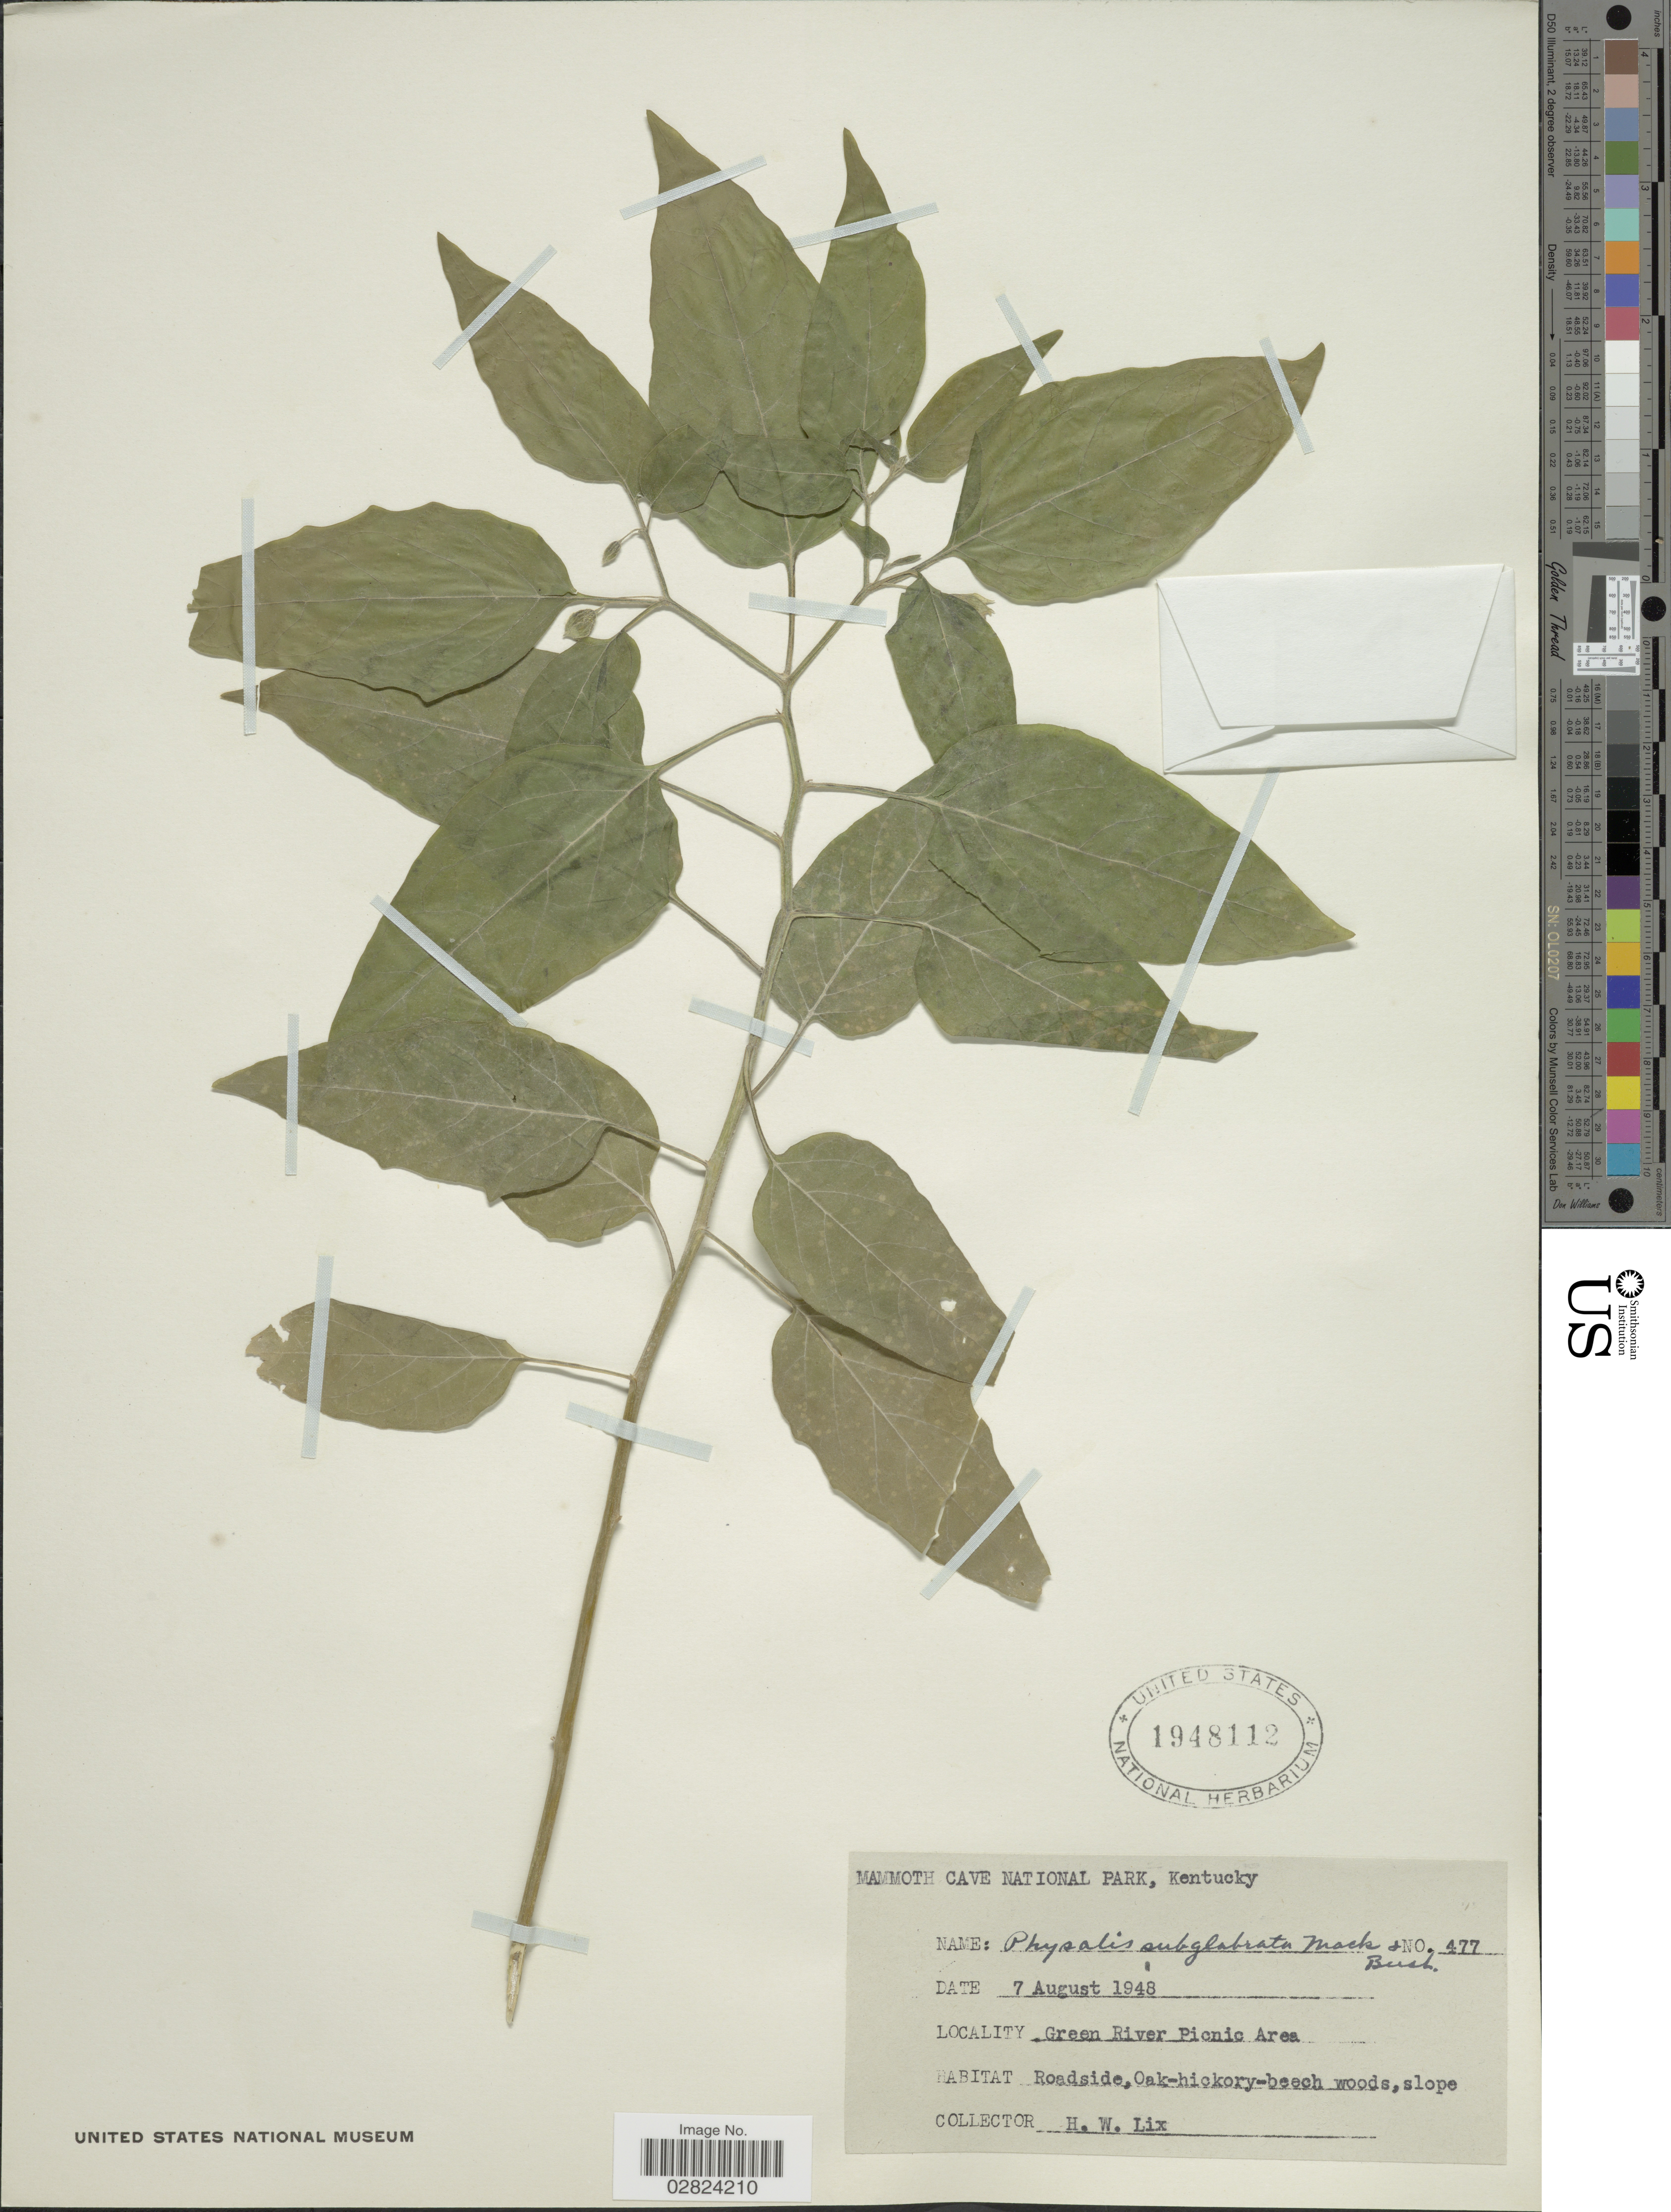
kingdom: Plantae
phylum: Tracheophyta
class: Magnoliopsida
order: Solanales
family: Solanaceae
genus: Physalis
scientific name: Physalis subglabrata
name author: Mack. & Bush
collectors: H. W. Lix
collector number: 477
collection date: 1948-08-07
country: United States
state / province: Kentucky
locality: Mammoth Cave National Park. Green River Picnic Area.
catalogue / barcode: US 1948112